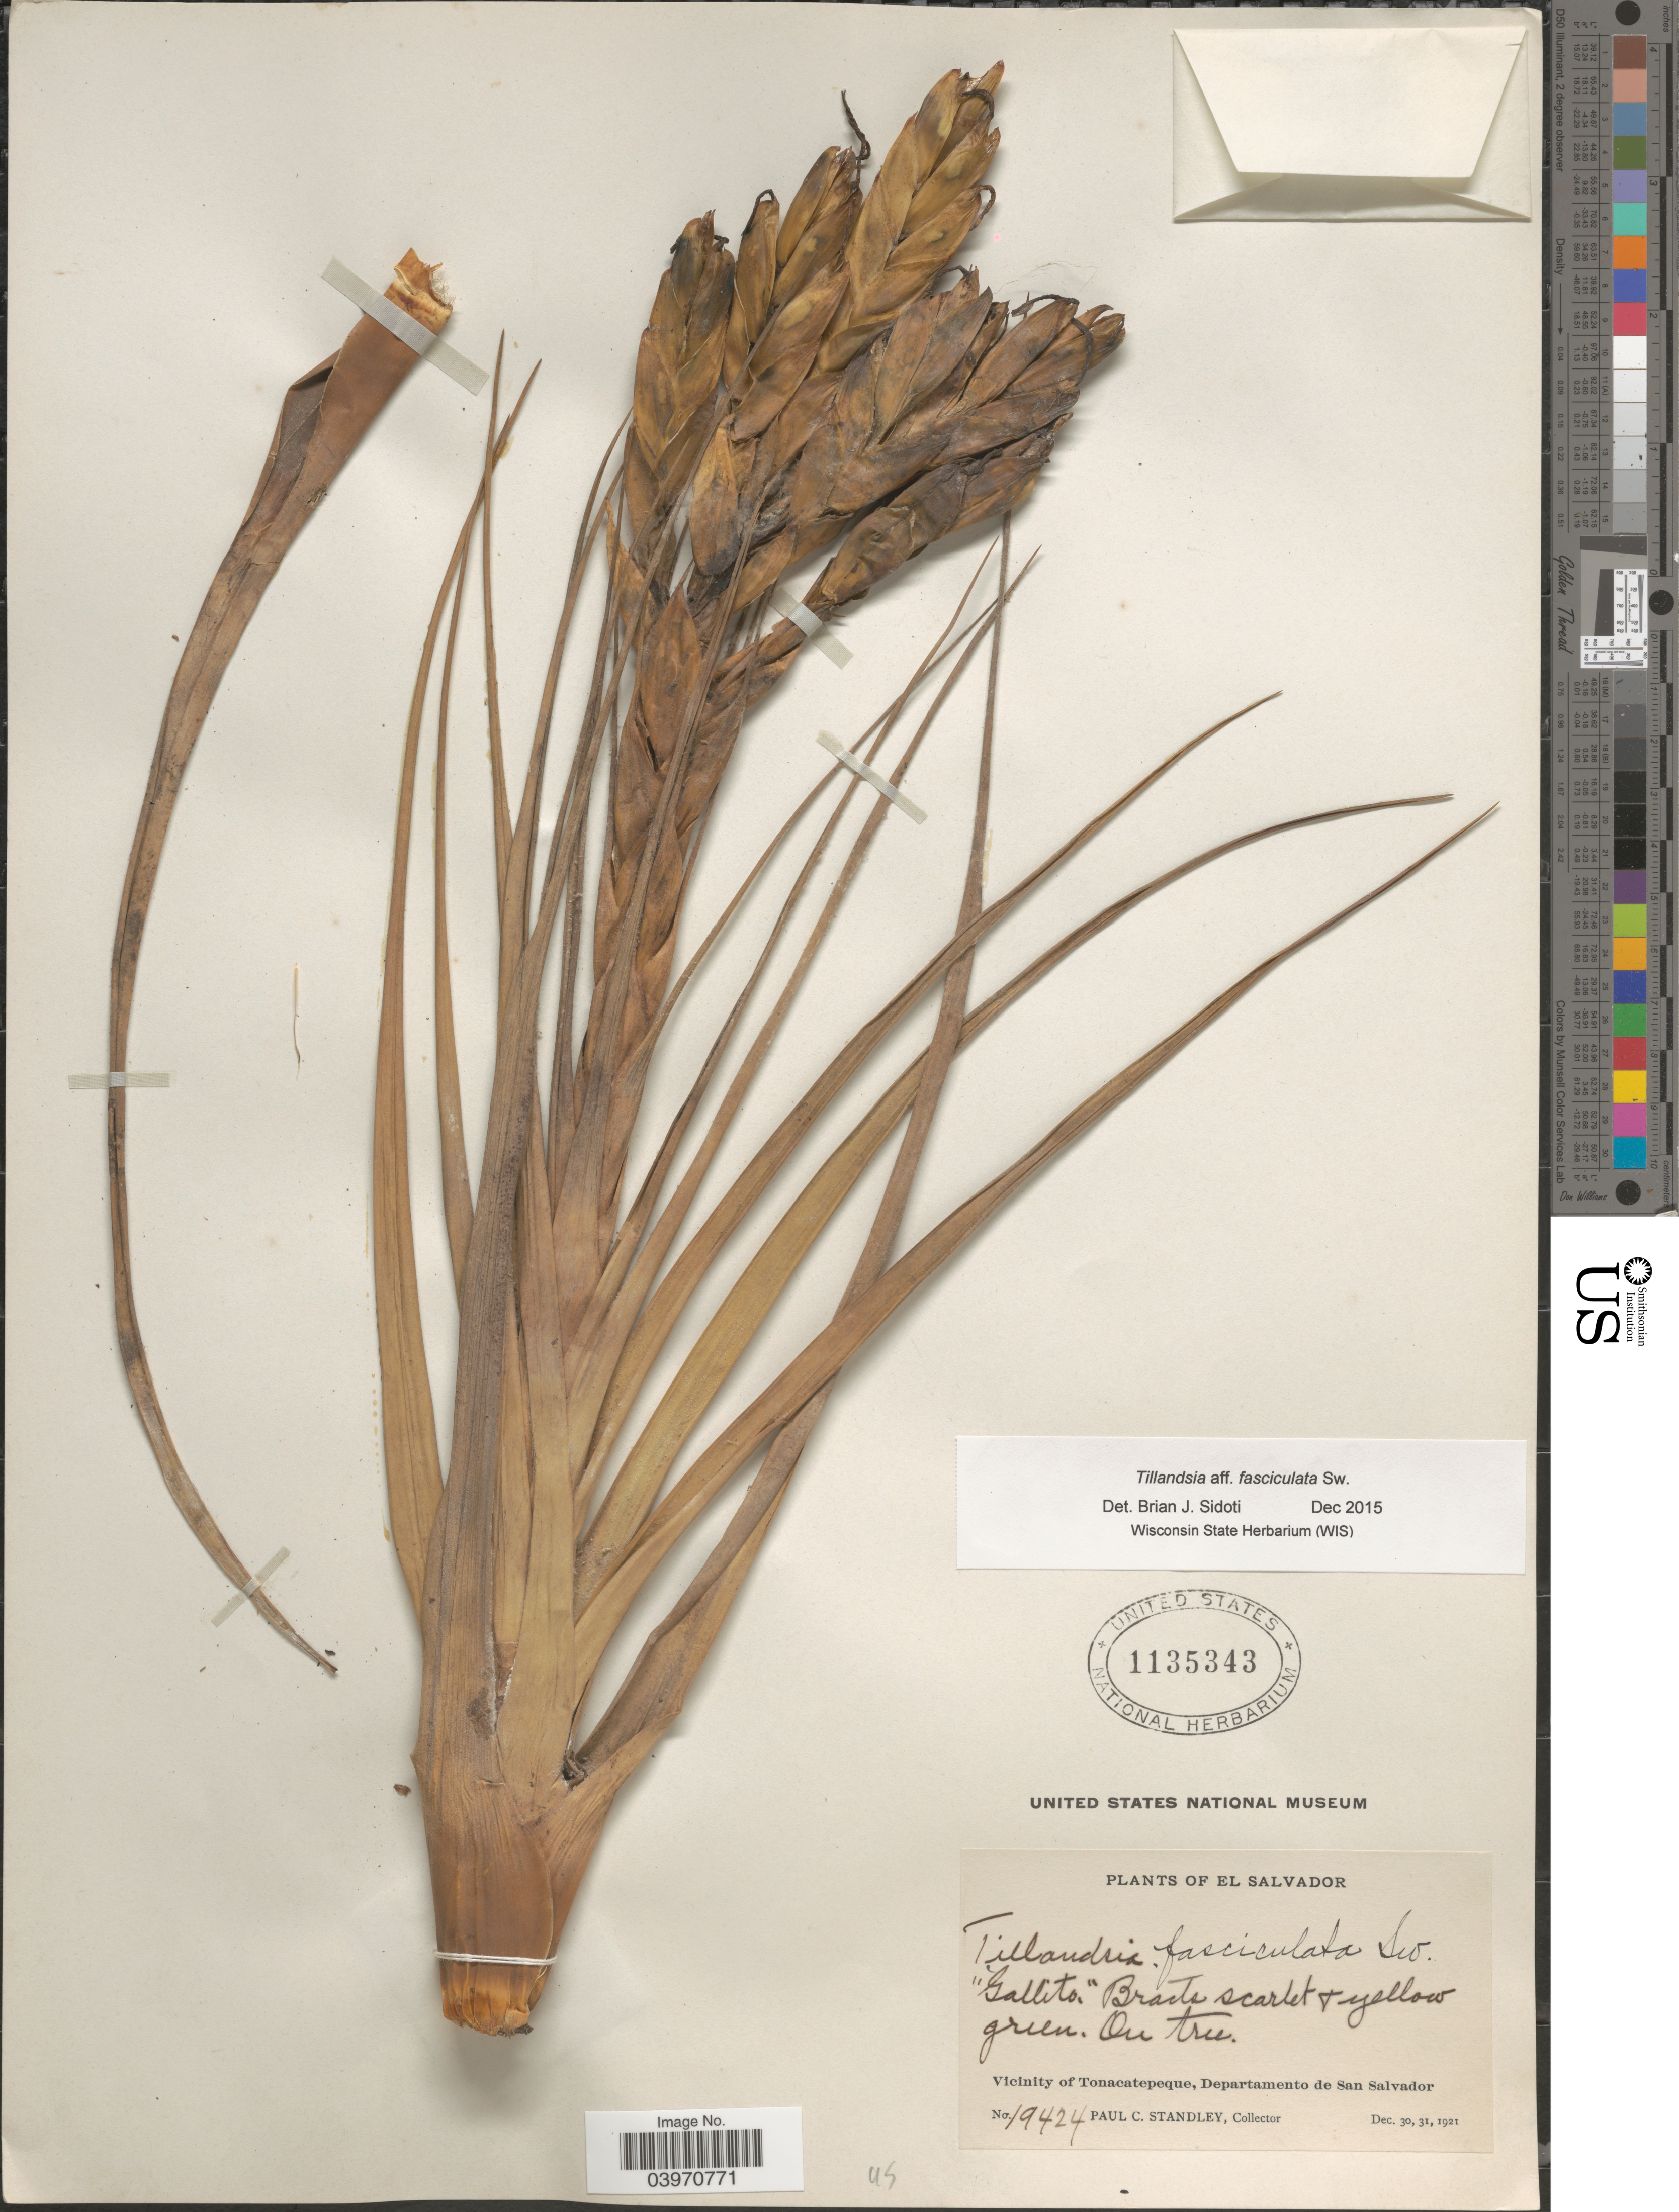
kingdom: Plantae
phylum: Tracheophyta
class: Liliopsida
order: Poales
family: Bromeliaceae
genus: Tillandsia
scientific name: Tillandsia fasciculata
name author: Sw.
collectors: P. C. Standley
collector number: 19424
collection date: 1921-12-30/1921-12-31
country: El Salvador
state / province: San Salvador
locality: Vicinity of Tonacatepeque, Departamento de San Salvador.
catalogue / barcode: US 1135343